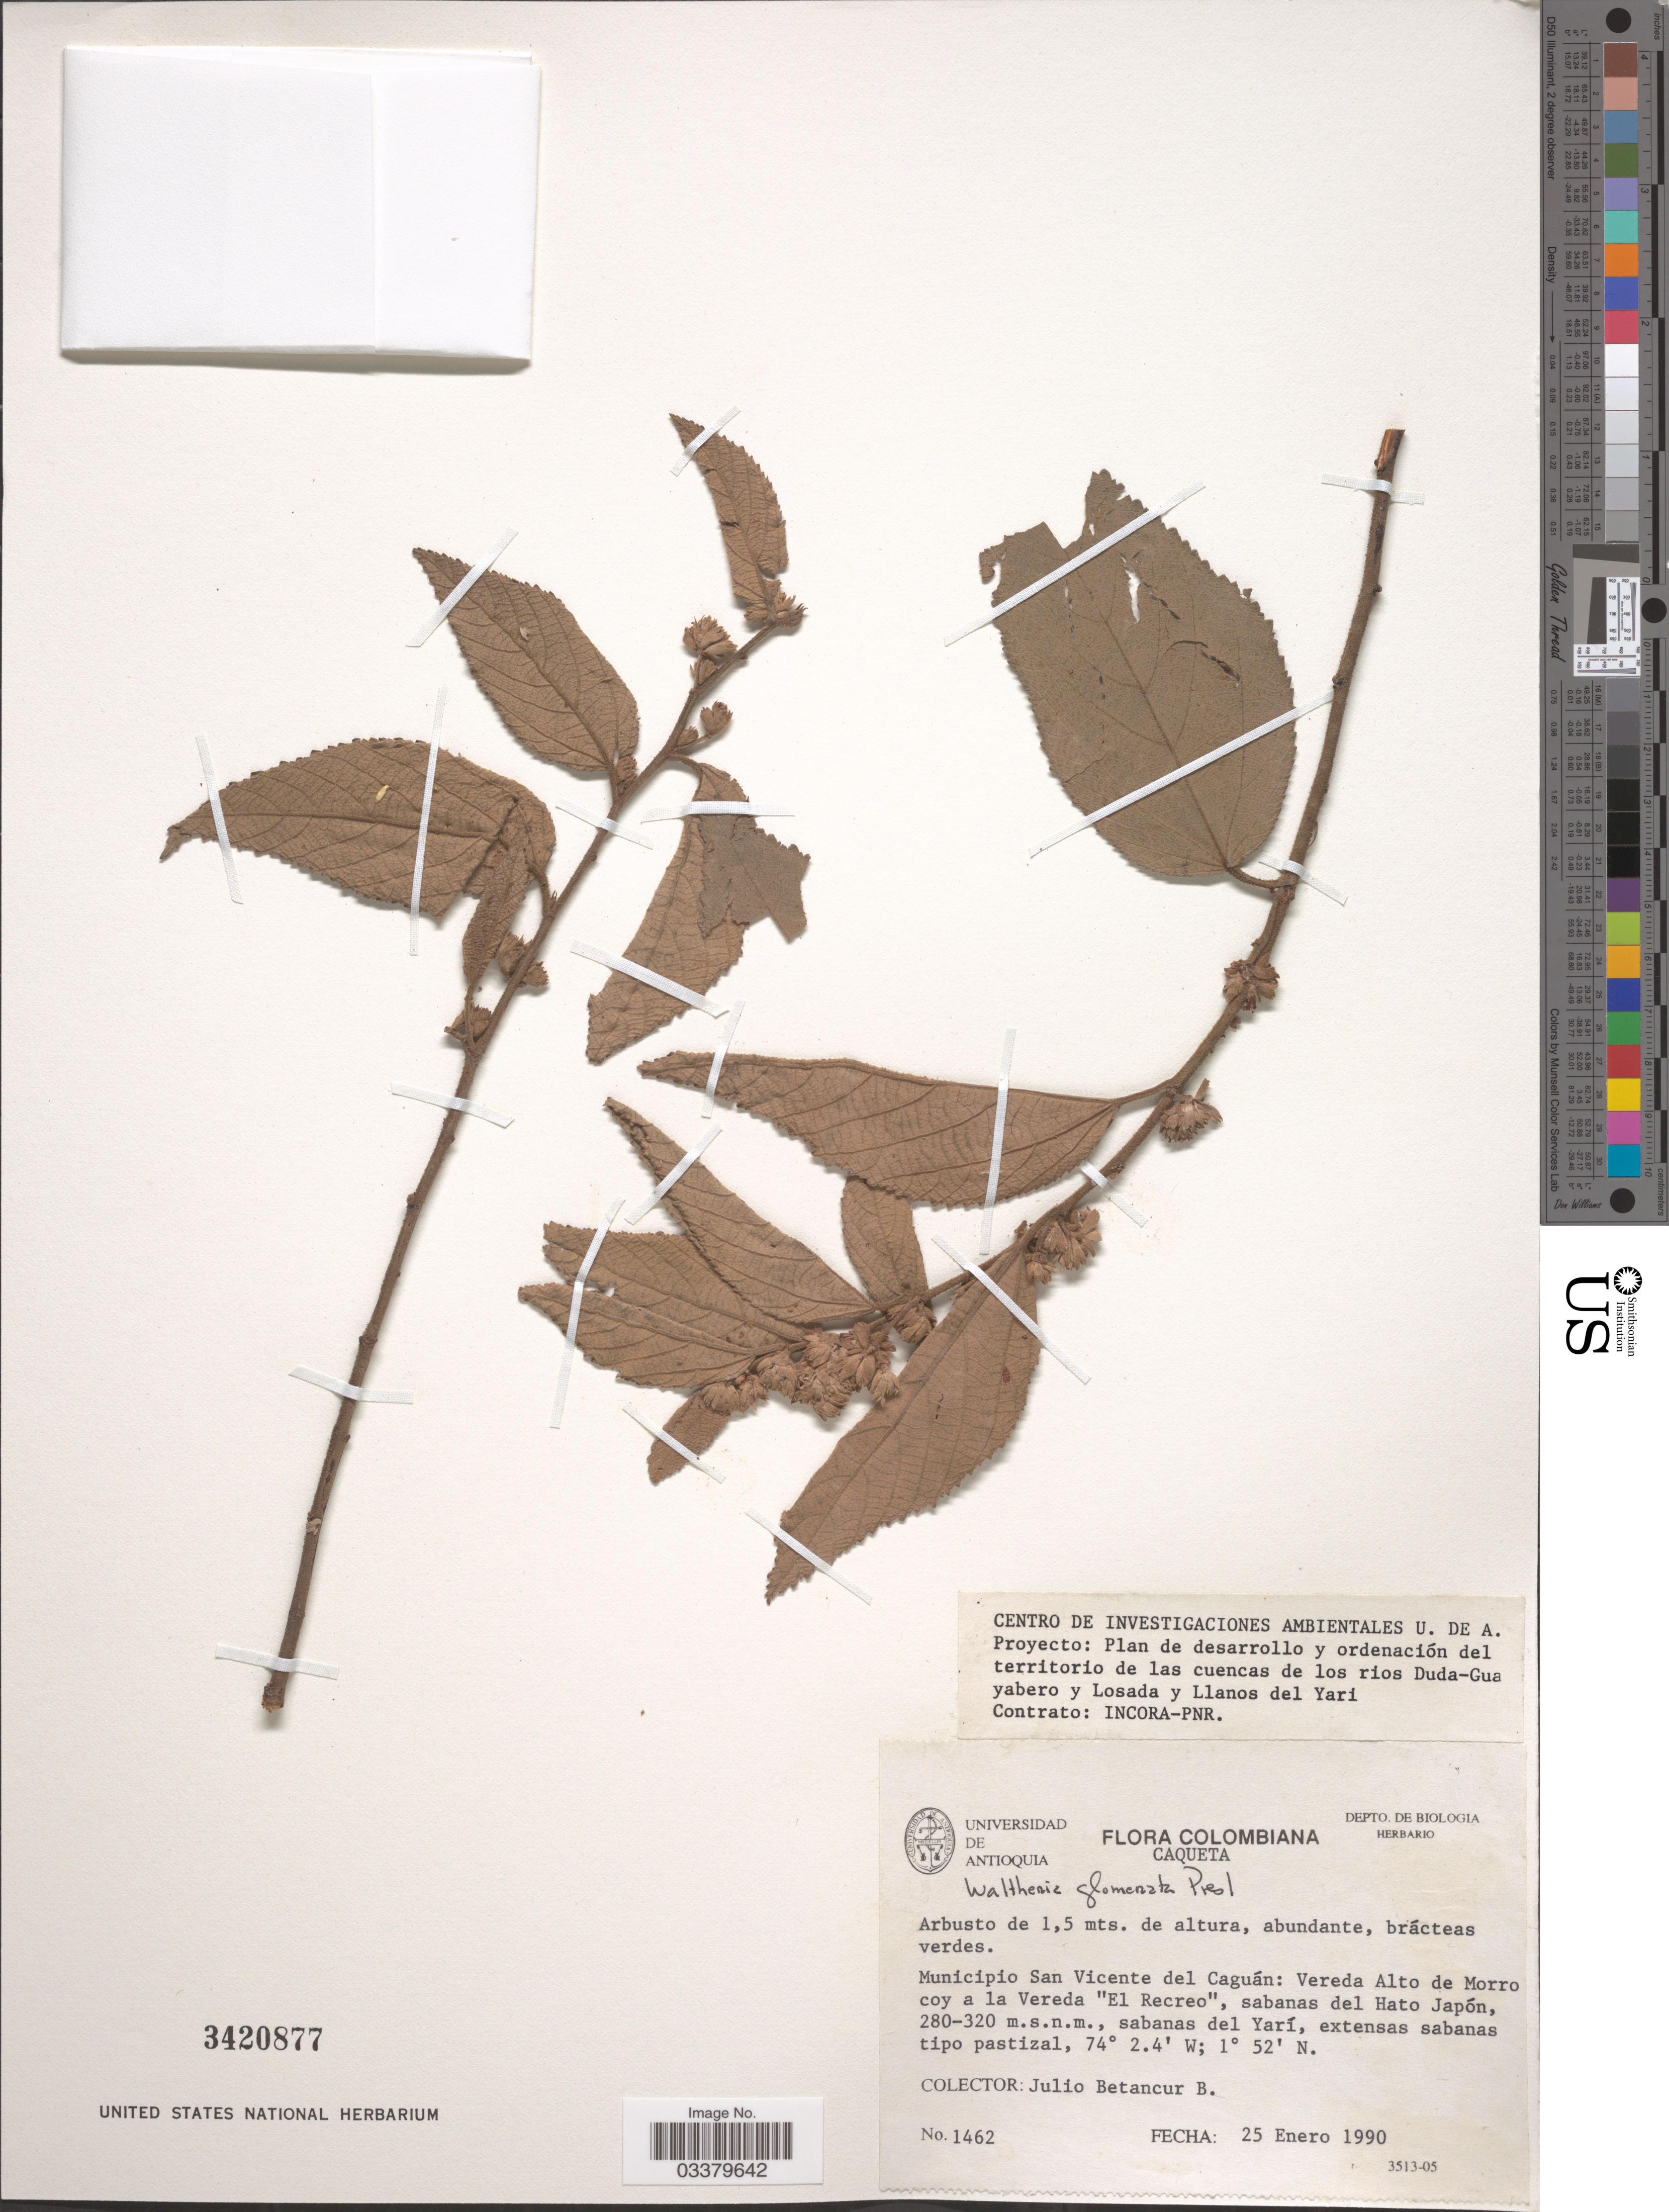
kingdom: Plantae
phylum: Tracheophyta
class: Magnoliopsida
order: Malvales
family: Malvaceae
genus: Waltheria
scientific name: Waltheria glomerata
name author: C. Presl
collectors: J. Betancur-B.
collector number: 1462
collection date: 1990-01-25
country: Colombia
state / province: Caquetá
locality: Municipio San Vicente del Caguán: Vereda Alto de Morrocoy a la Vereda "El Recreo", sabanas del Hato Japón. Sabanas del Yarí.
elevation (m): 280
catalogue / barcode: US 3420877